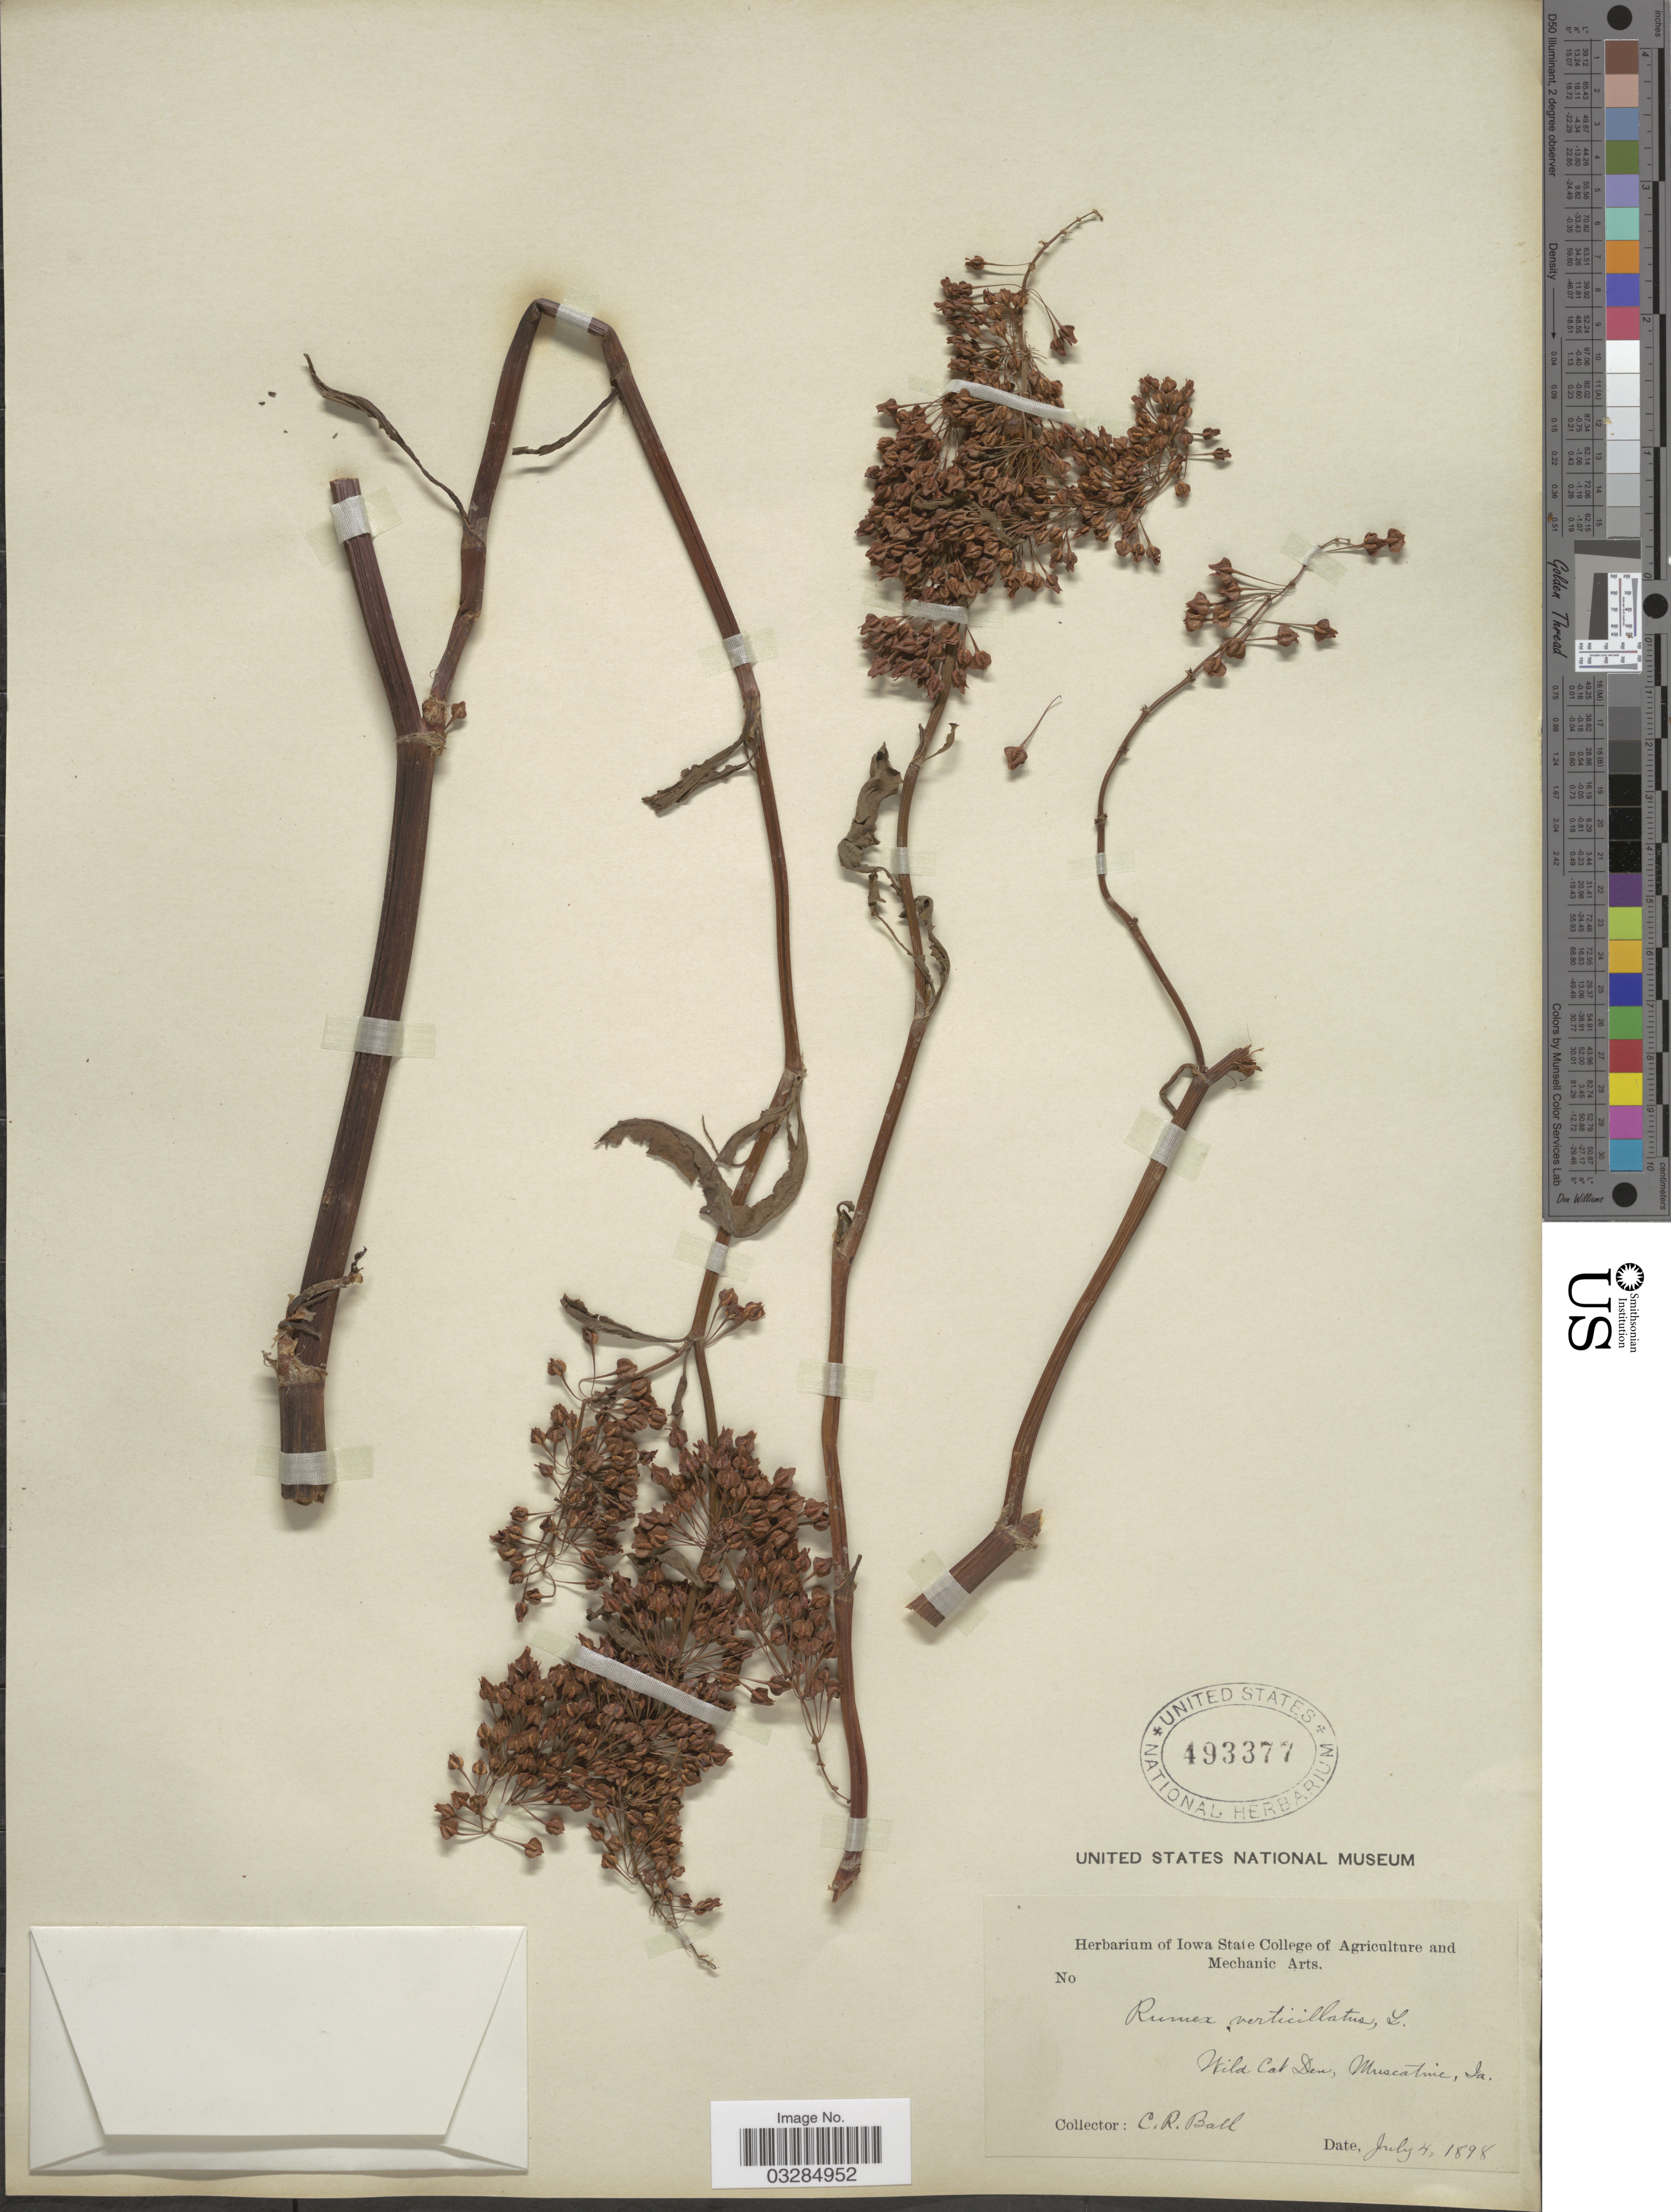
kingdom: Plantae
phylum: Tracheophyta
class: Magnoliopsida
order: Caryophyllales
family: Polygonaceae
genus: Rumex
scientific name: Rumex verticillatus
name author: L.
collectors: C. R. Ball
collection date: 1898-07-04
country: United States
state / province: Iowa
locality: Wild Cat Den, Muscatine.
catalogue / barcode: US 493377